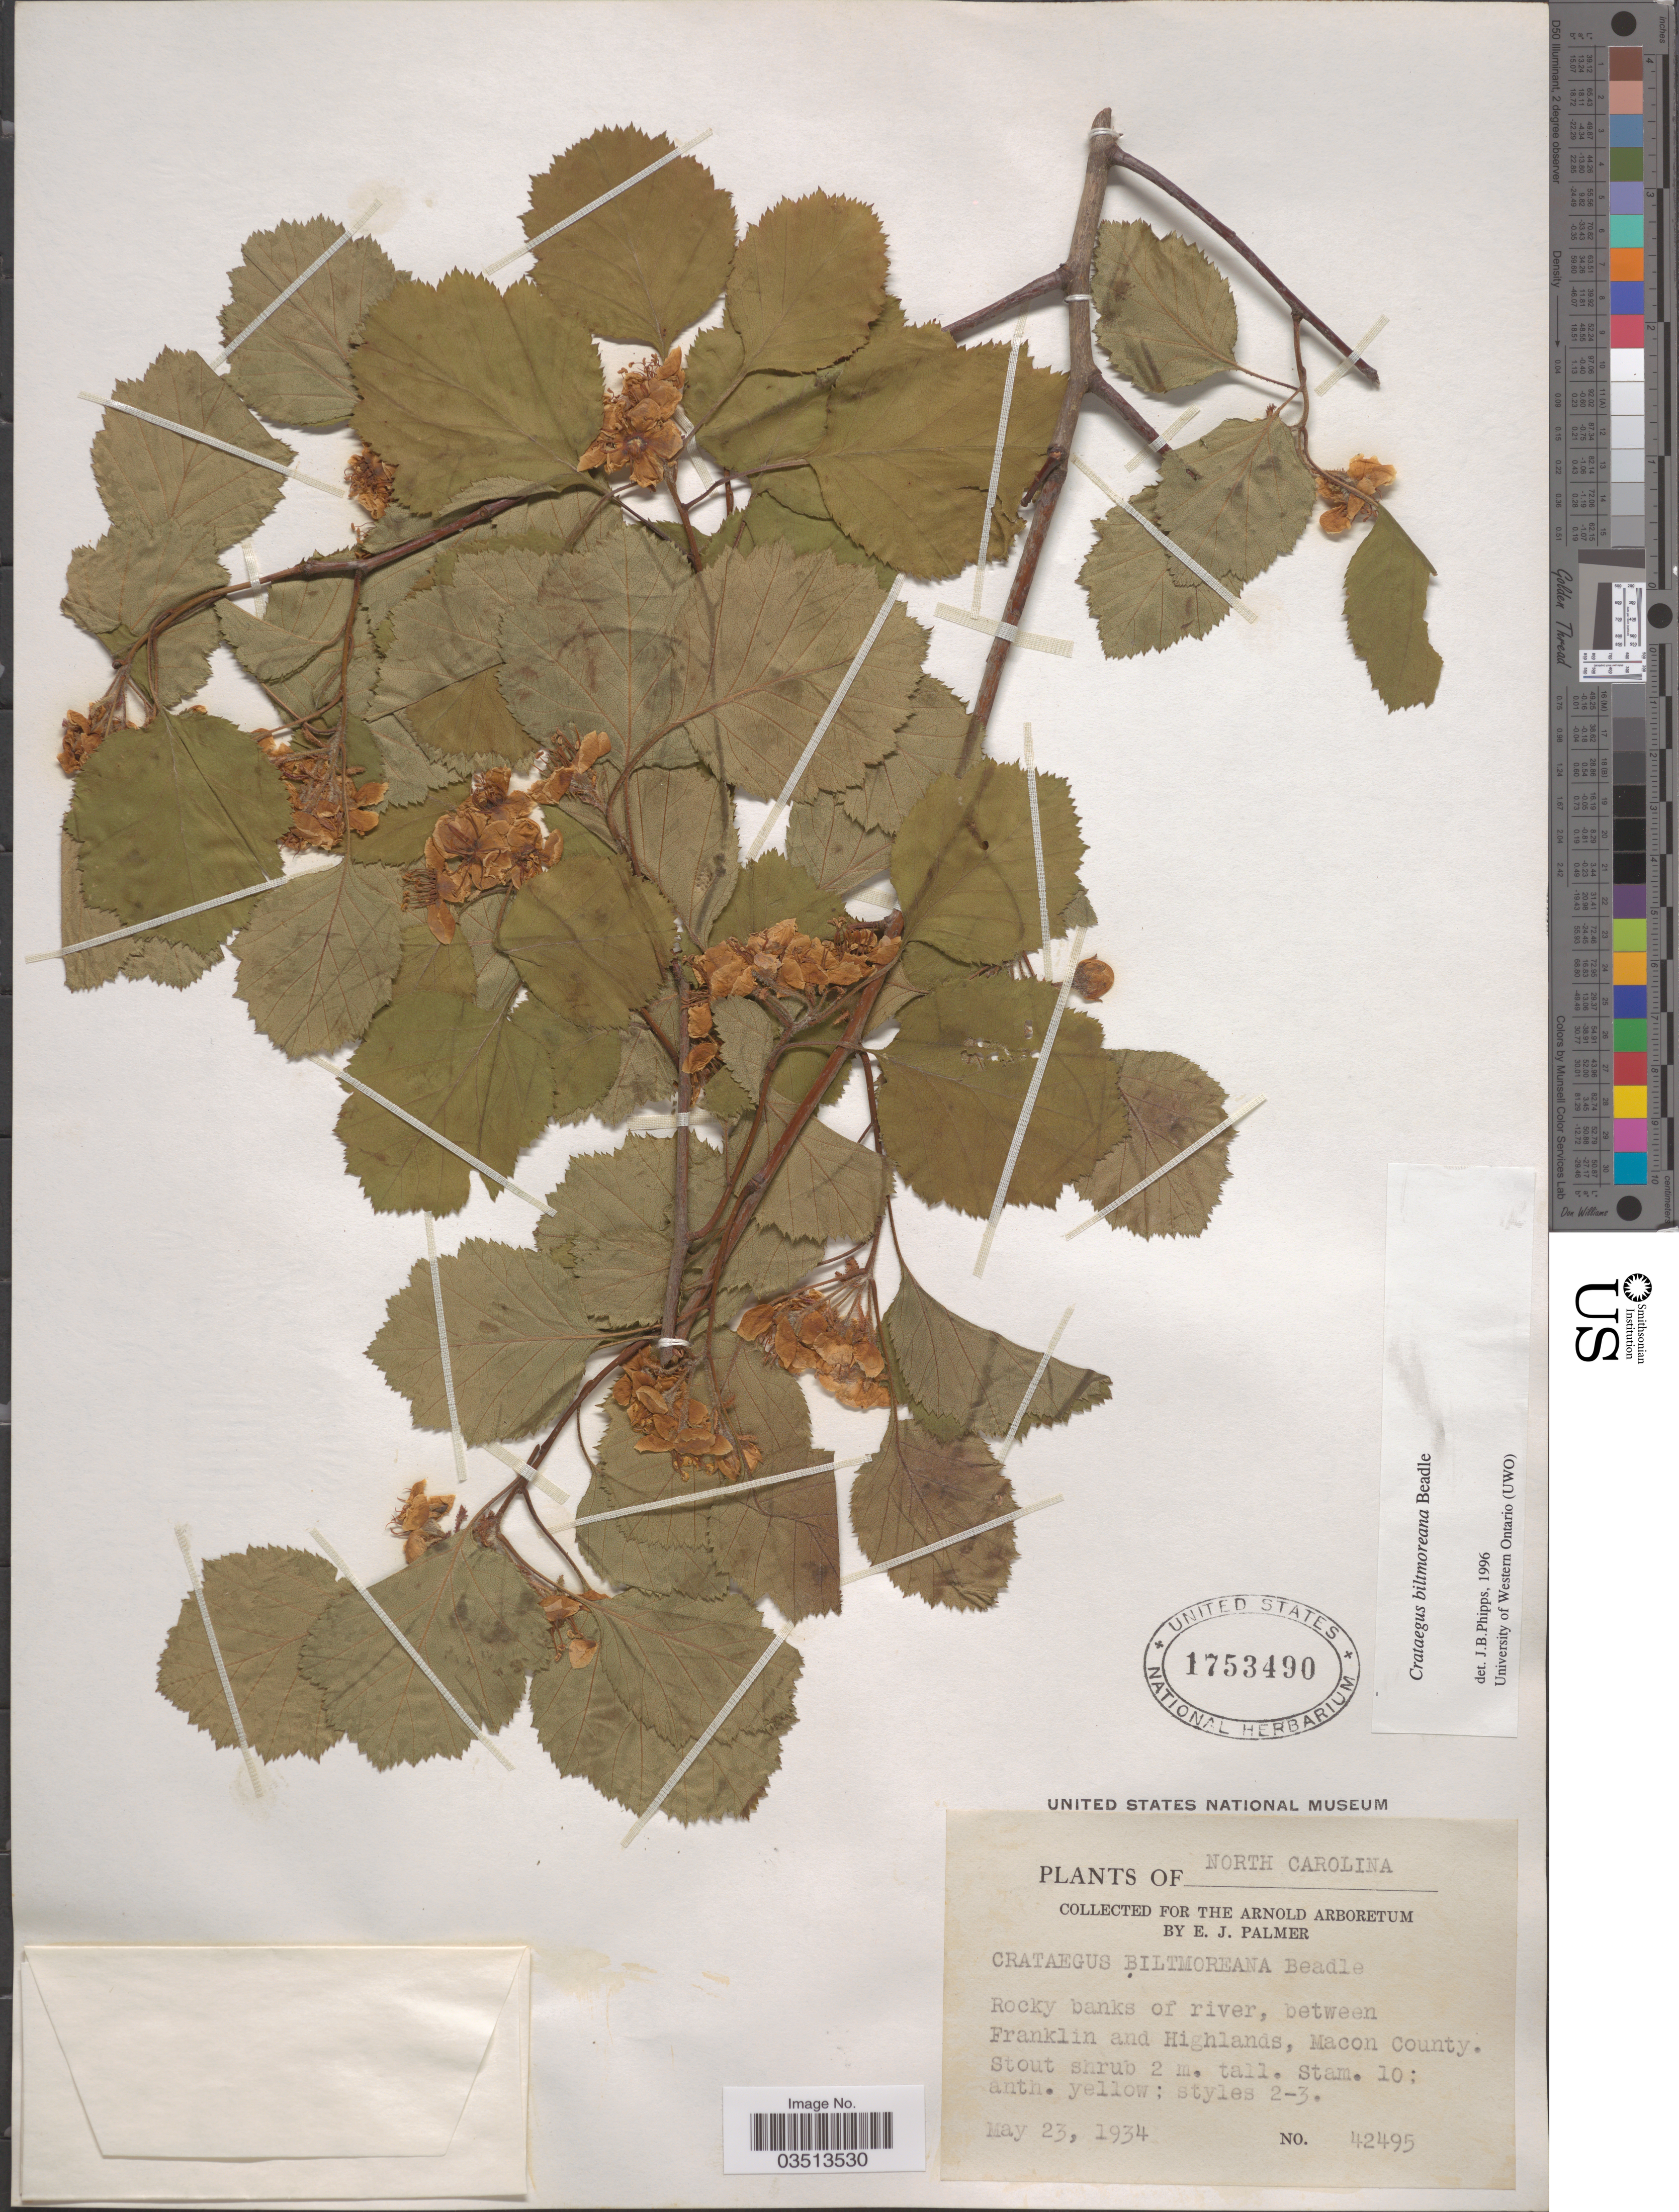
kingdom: Plantae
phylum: Tracheophyta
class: Magnoliopsida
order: Rosales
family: Rosaceae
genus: Crataegus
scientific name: Crataegus biltmoreana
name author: Beadle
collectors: E. J. Palmer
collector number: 42495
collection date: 1934-05-23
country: United States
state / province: North Carolina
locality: Rocky banks of river, between Franklin and Highlands, Macon County.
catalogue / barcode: US 1753490